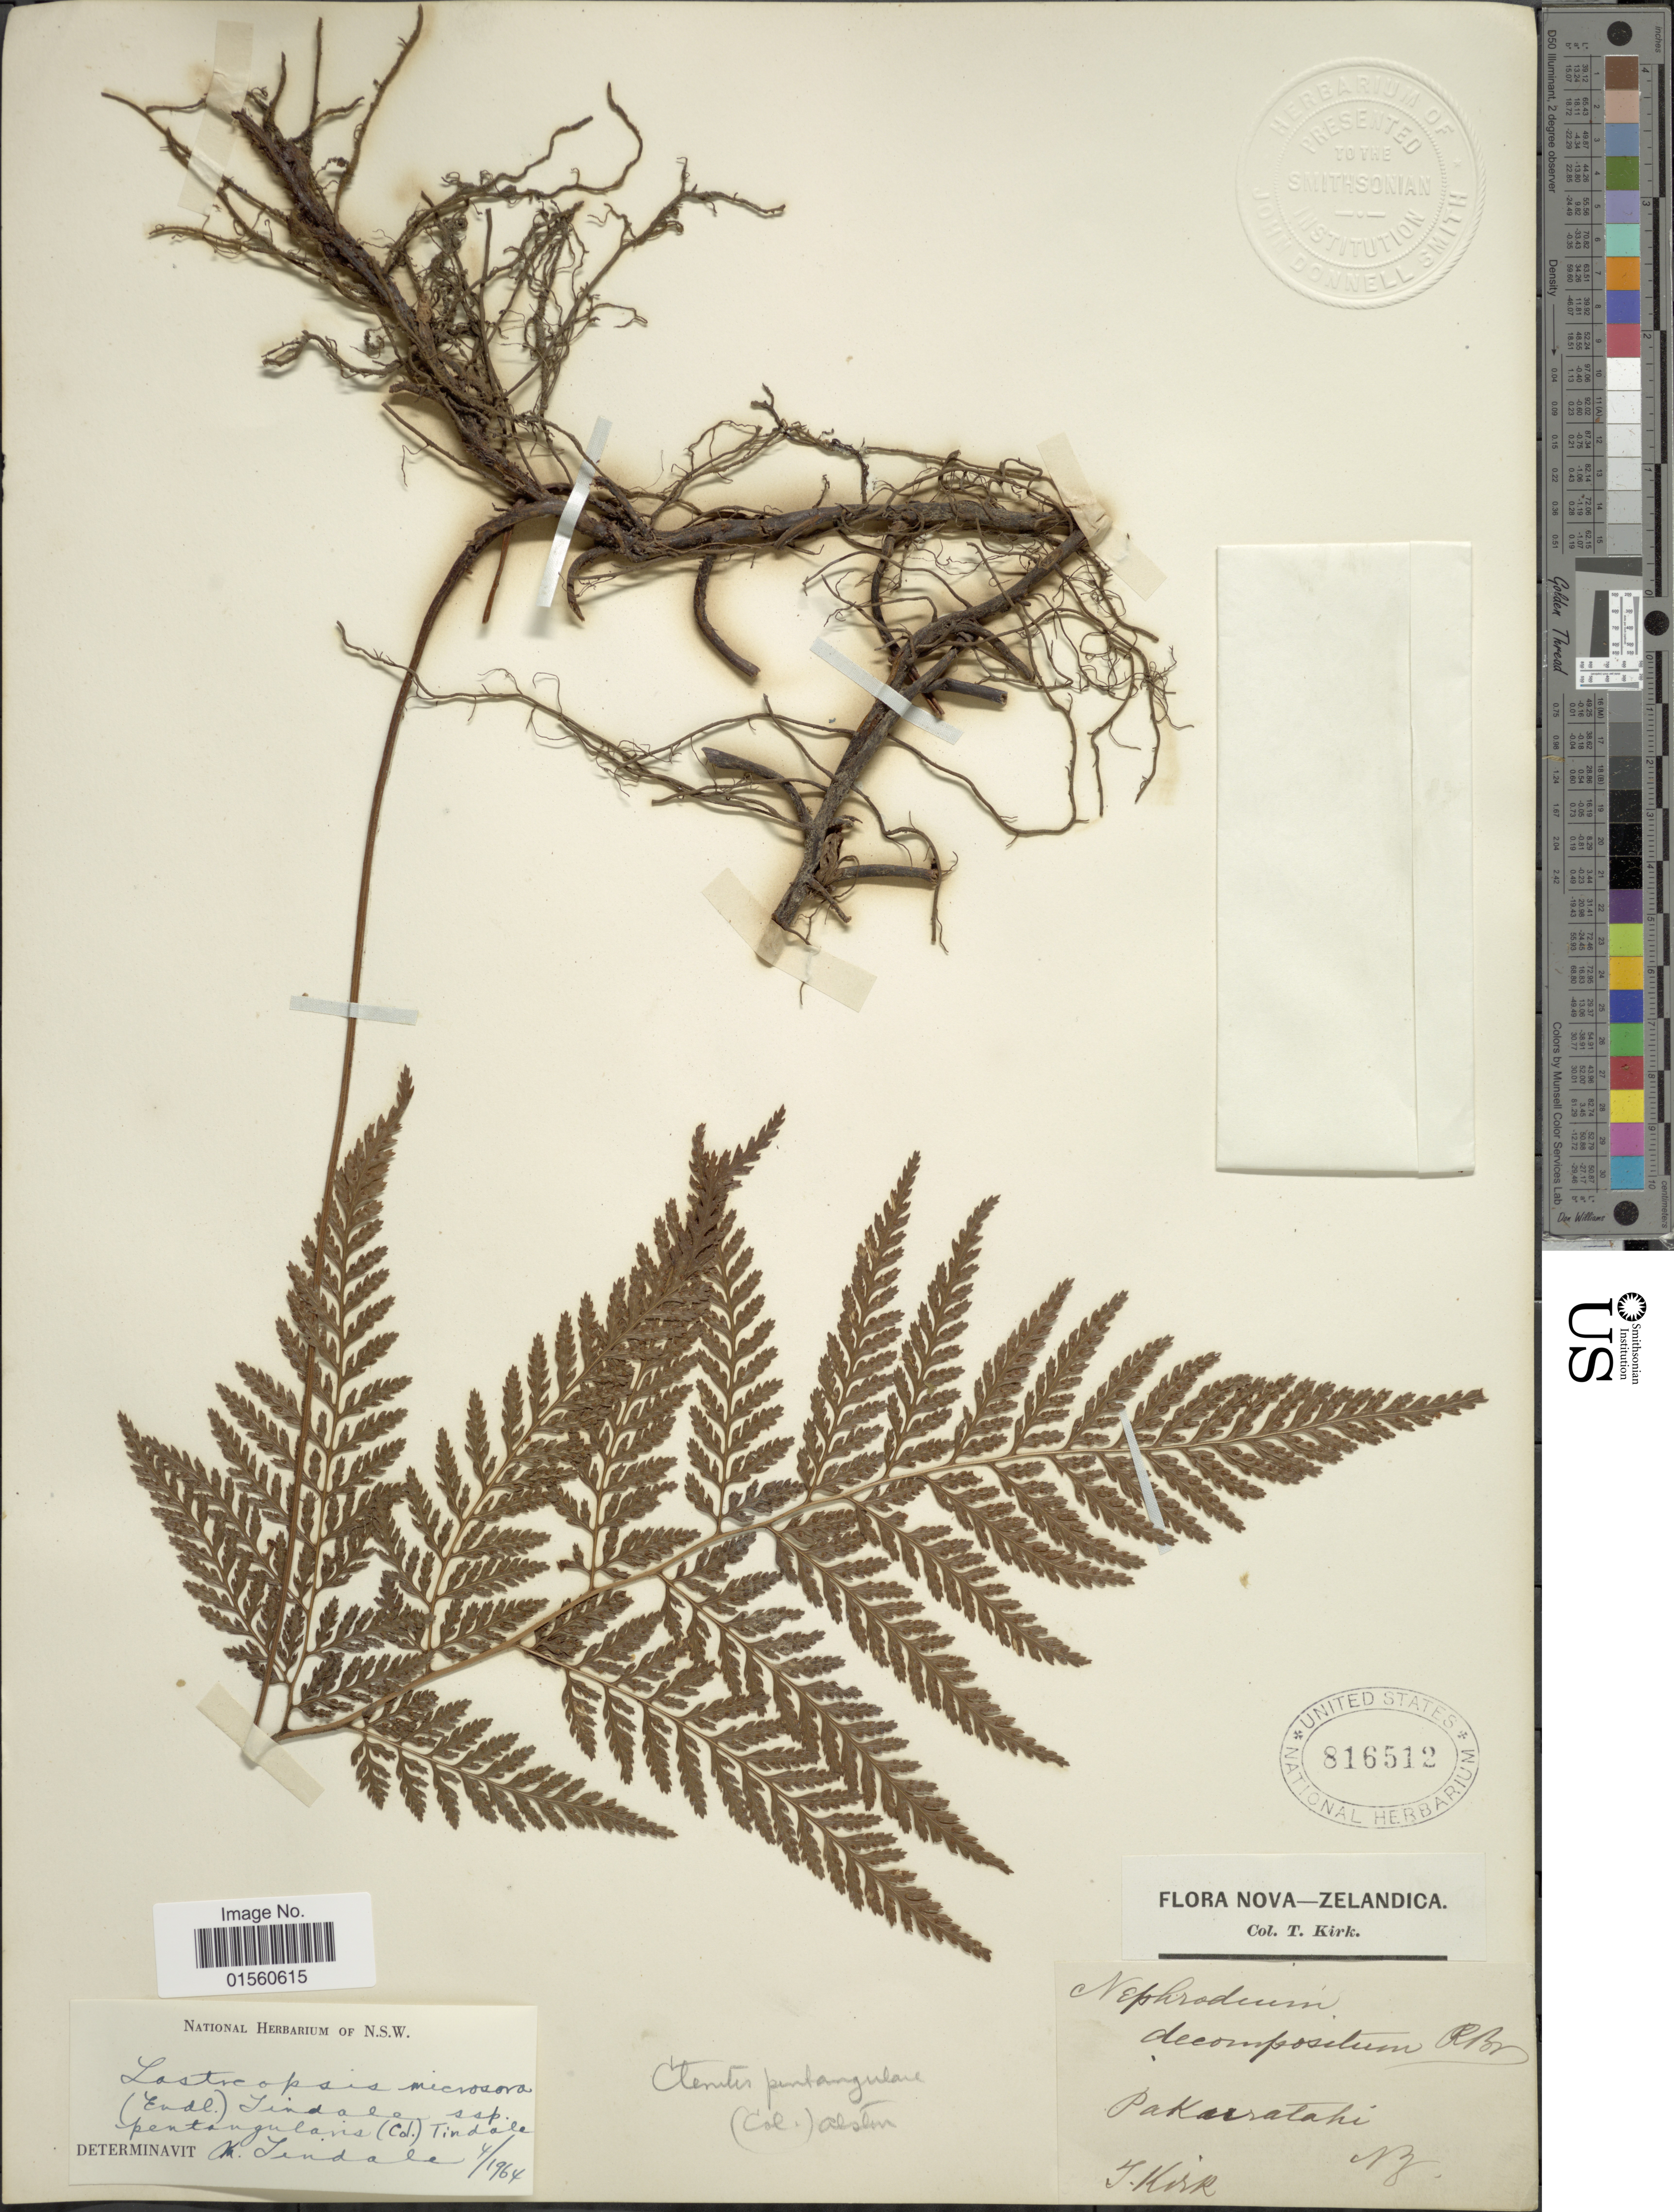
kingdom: Plantae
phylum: Tracheophyta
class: Polypodiopsida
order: Polypodiales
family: Dryopteridaceae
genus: Parapolystichum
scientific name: Parapolystichum microsorum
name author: (Endl.) Labiak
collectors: T. Kirk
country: New Zealand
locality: Nova-Zelandica, Pakuratahi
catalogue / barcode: US 816512